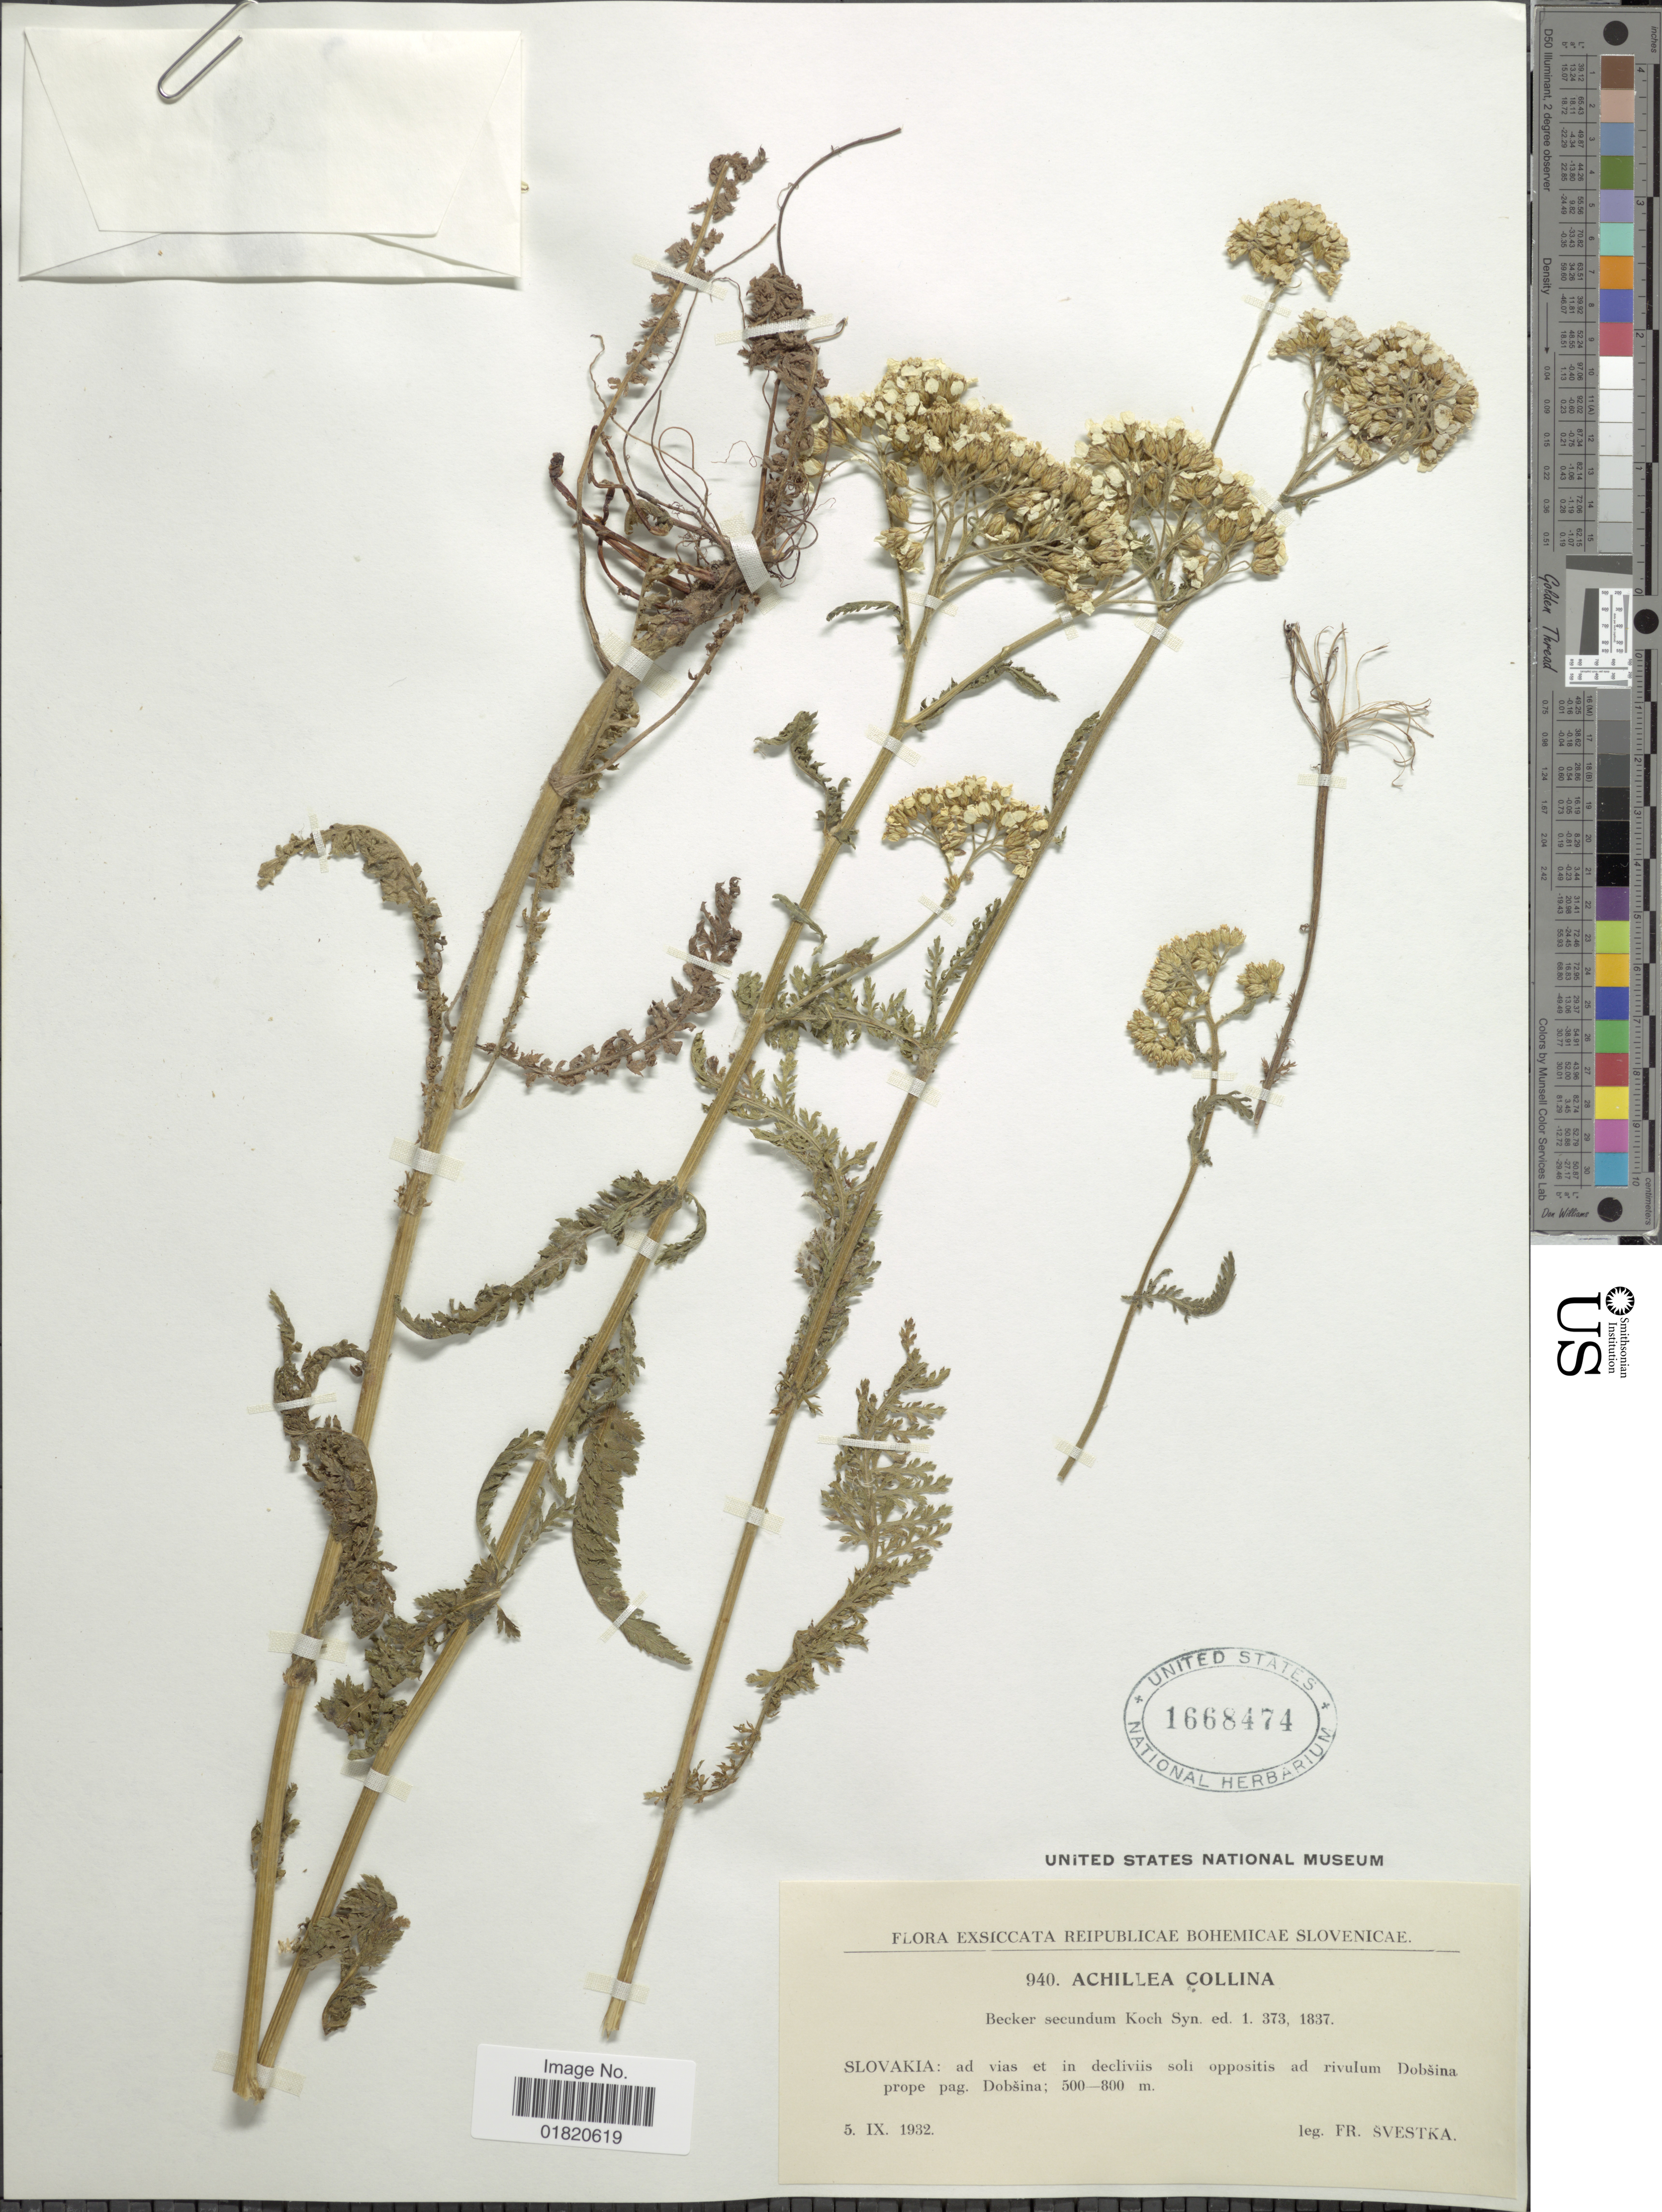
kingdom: Plantae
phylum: Tracheophyta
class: Magnoliopsida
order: Asterales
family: Asteraceae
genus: Achillea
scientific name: Achillea collina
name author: Becker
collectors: F. Svestka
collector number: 940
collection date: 1932-09-05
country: Slovakia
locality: Ad vias et in decliviis soli oppositis ad rivulum Dobsina prope pag. Dobsina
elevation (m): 500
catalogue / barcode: US 1668474